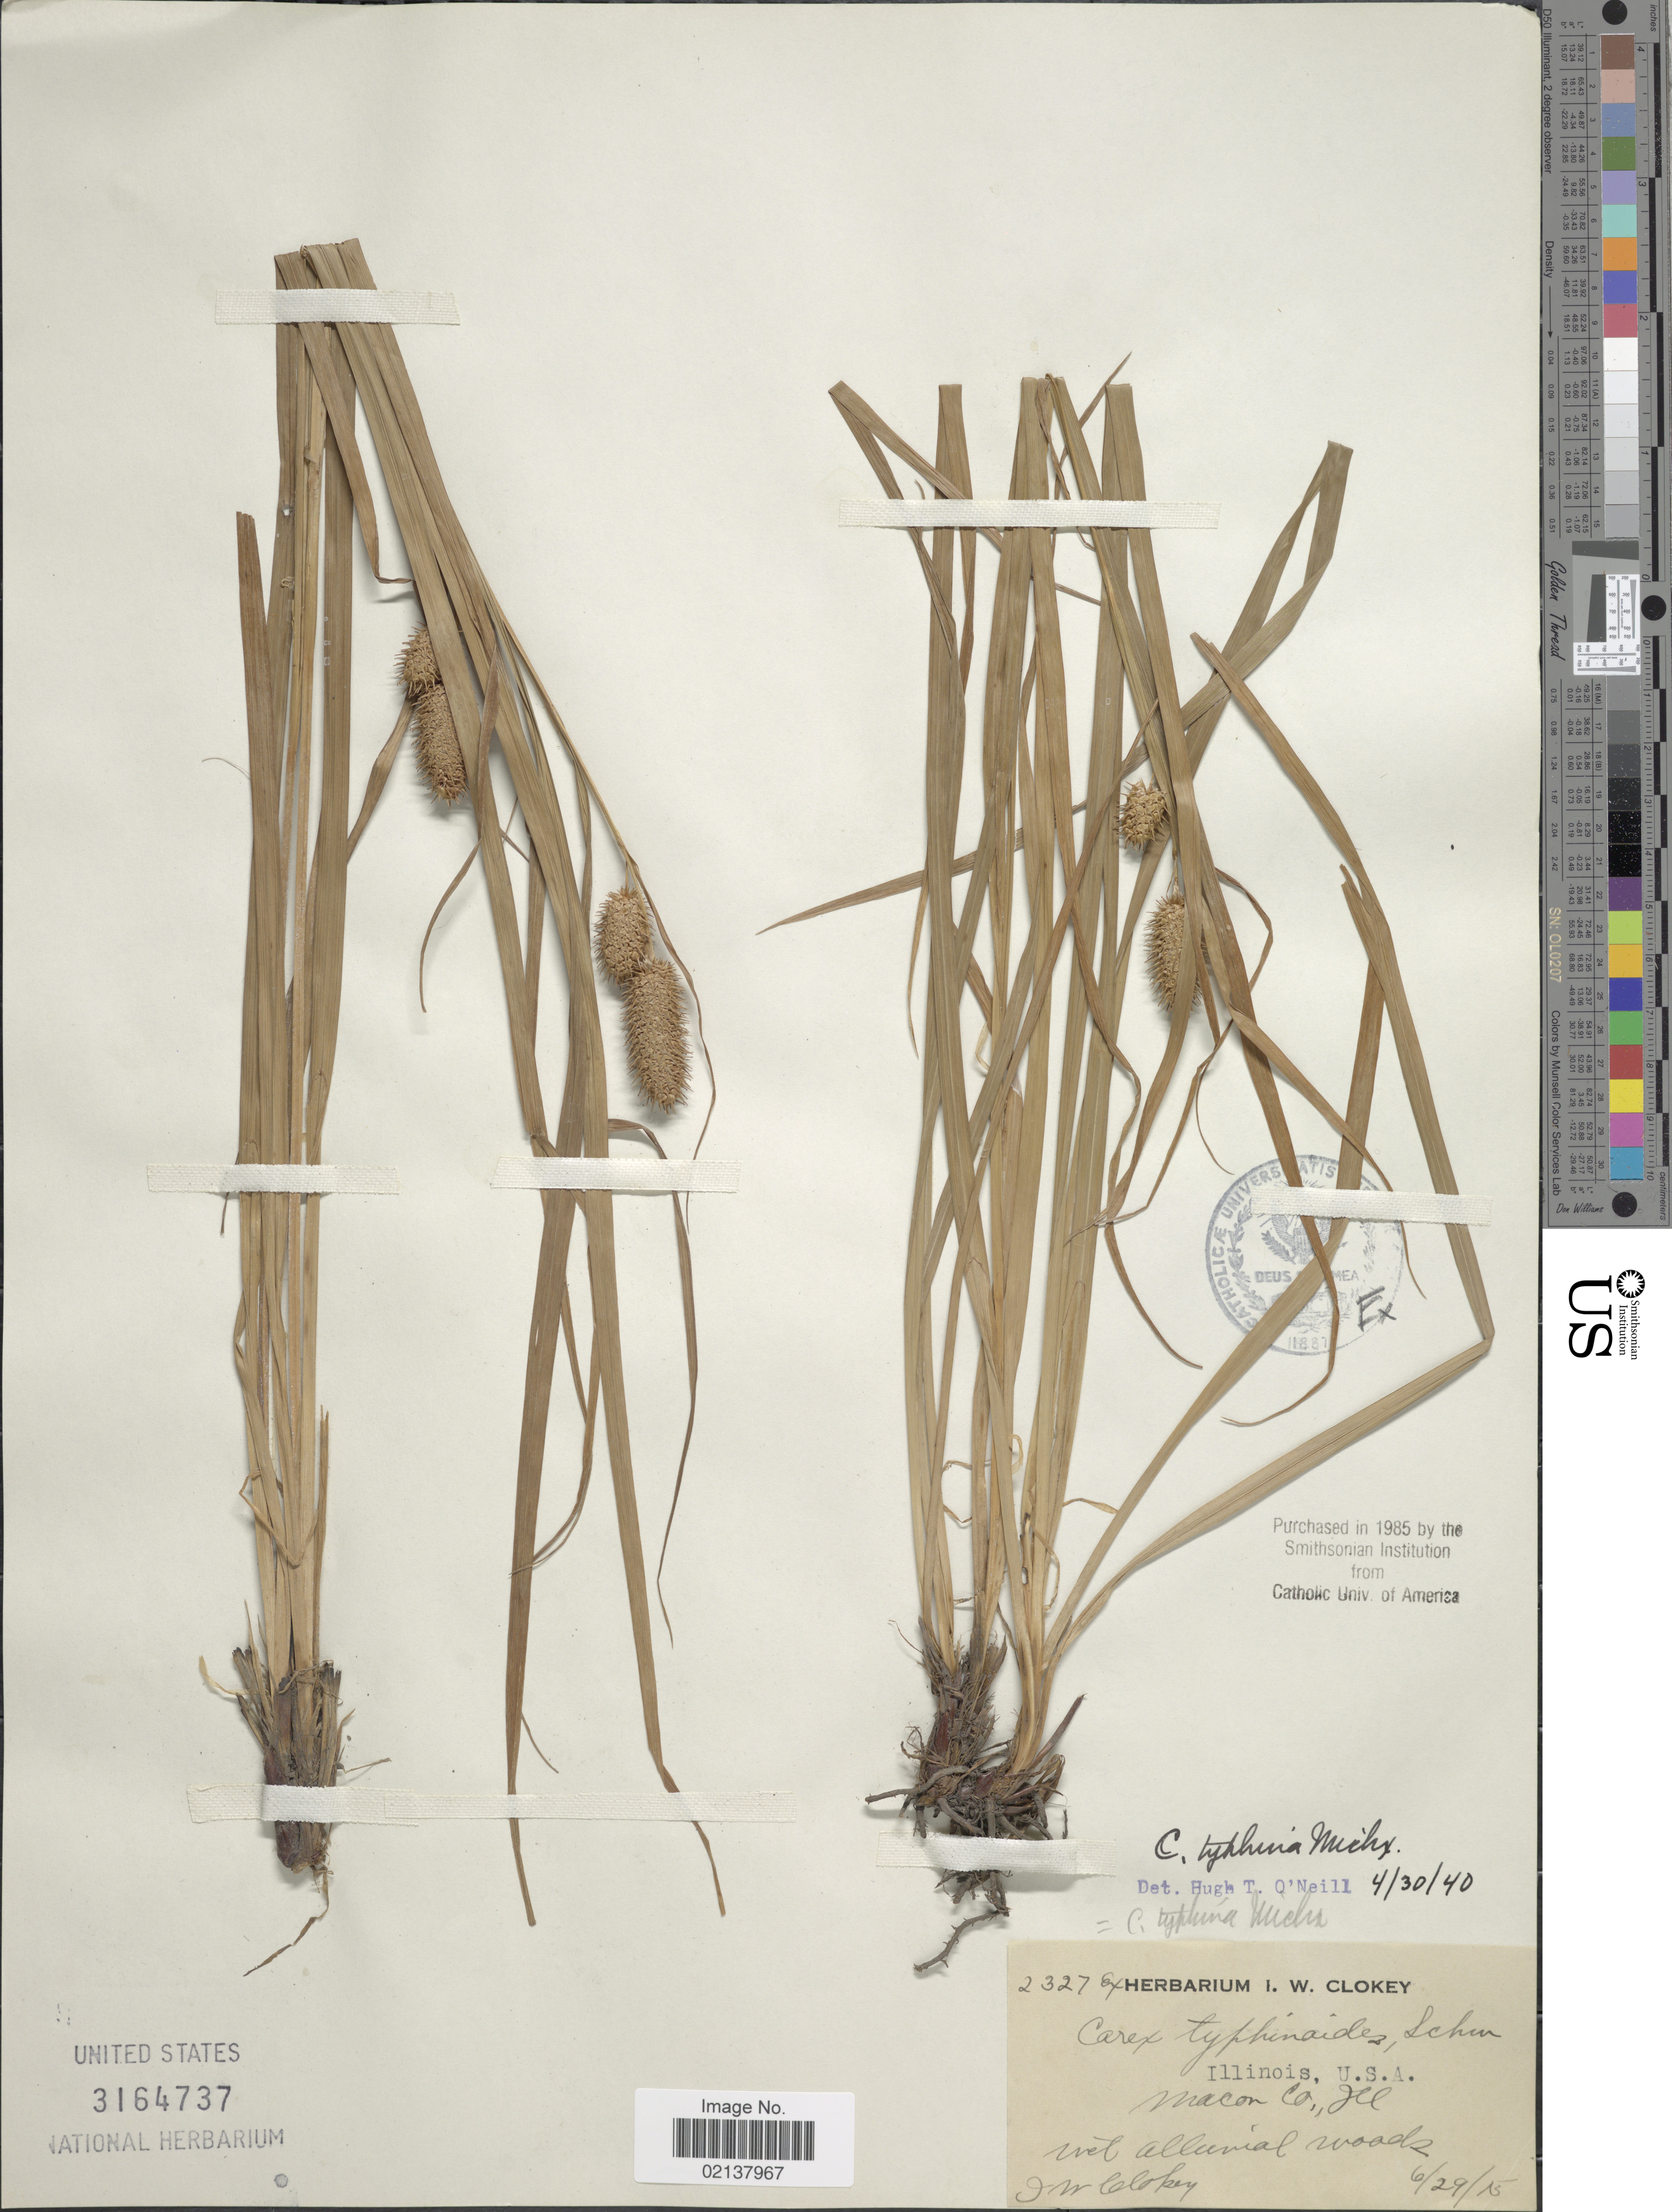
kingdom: Plantae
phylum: Tracheophyta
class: Liliopsida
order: Poales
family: Cyperaceae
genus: Carex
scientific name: Carex typhina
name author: Michx.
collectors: I. W. Clokey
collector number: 2327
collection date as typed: Transcribed d/m/y: 29/6/15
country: United States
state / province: Illinois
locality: Illinois, U.S.A. Macon Co.Ill. Wet alluvial Woods.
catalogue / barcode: US 3164737